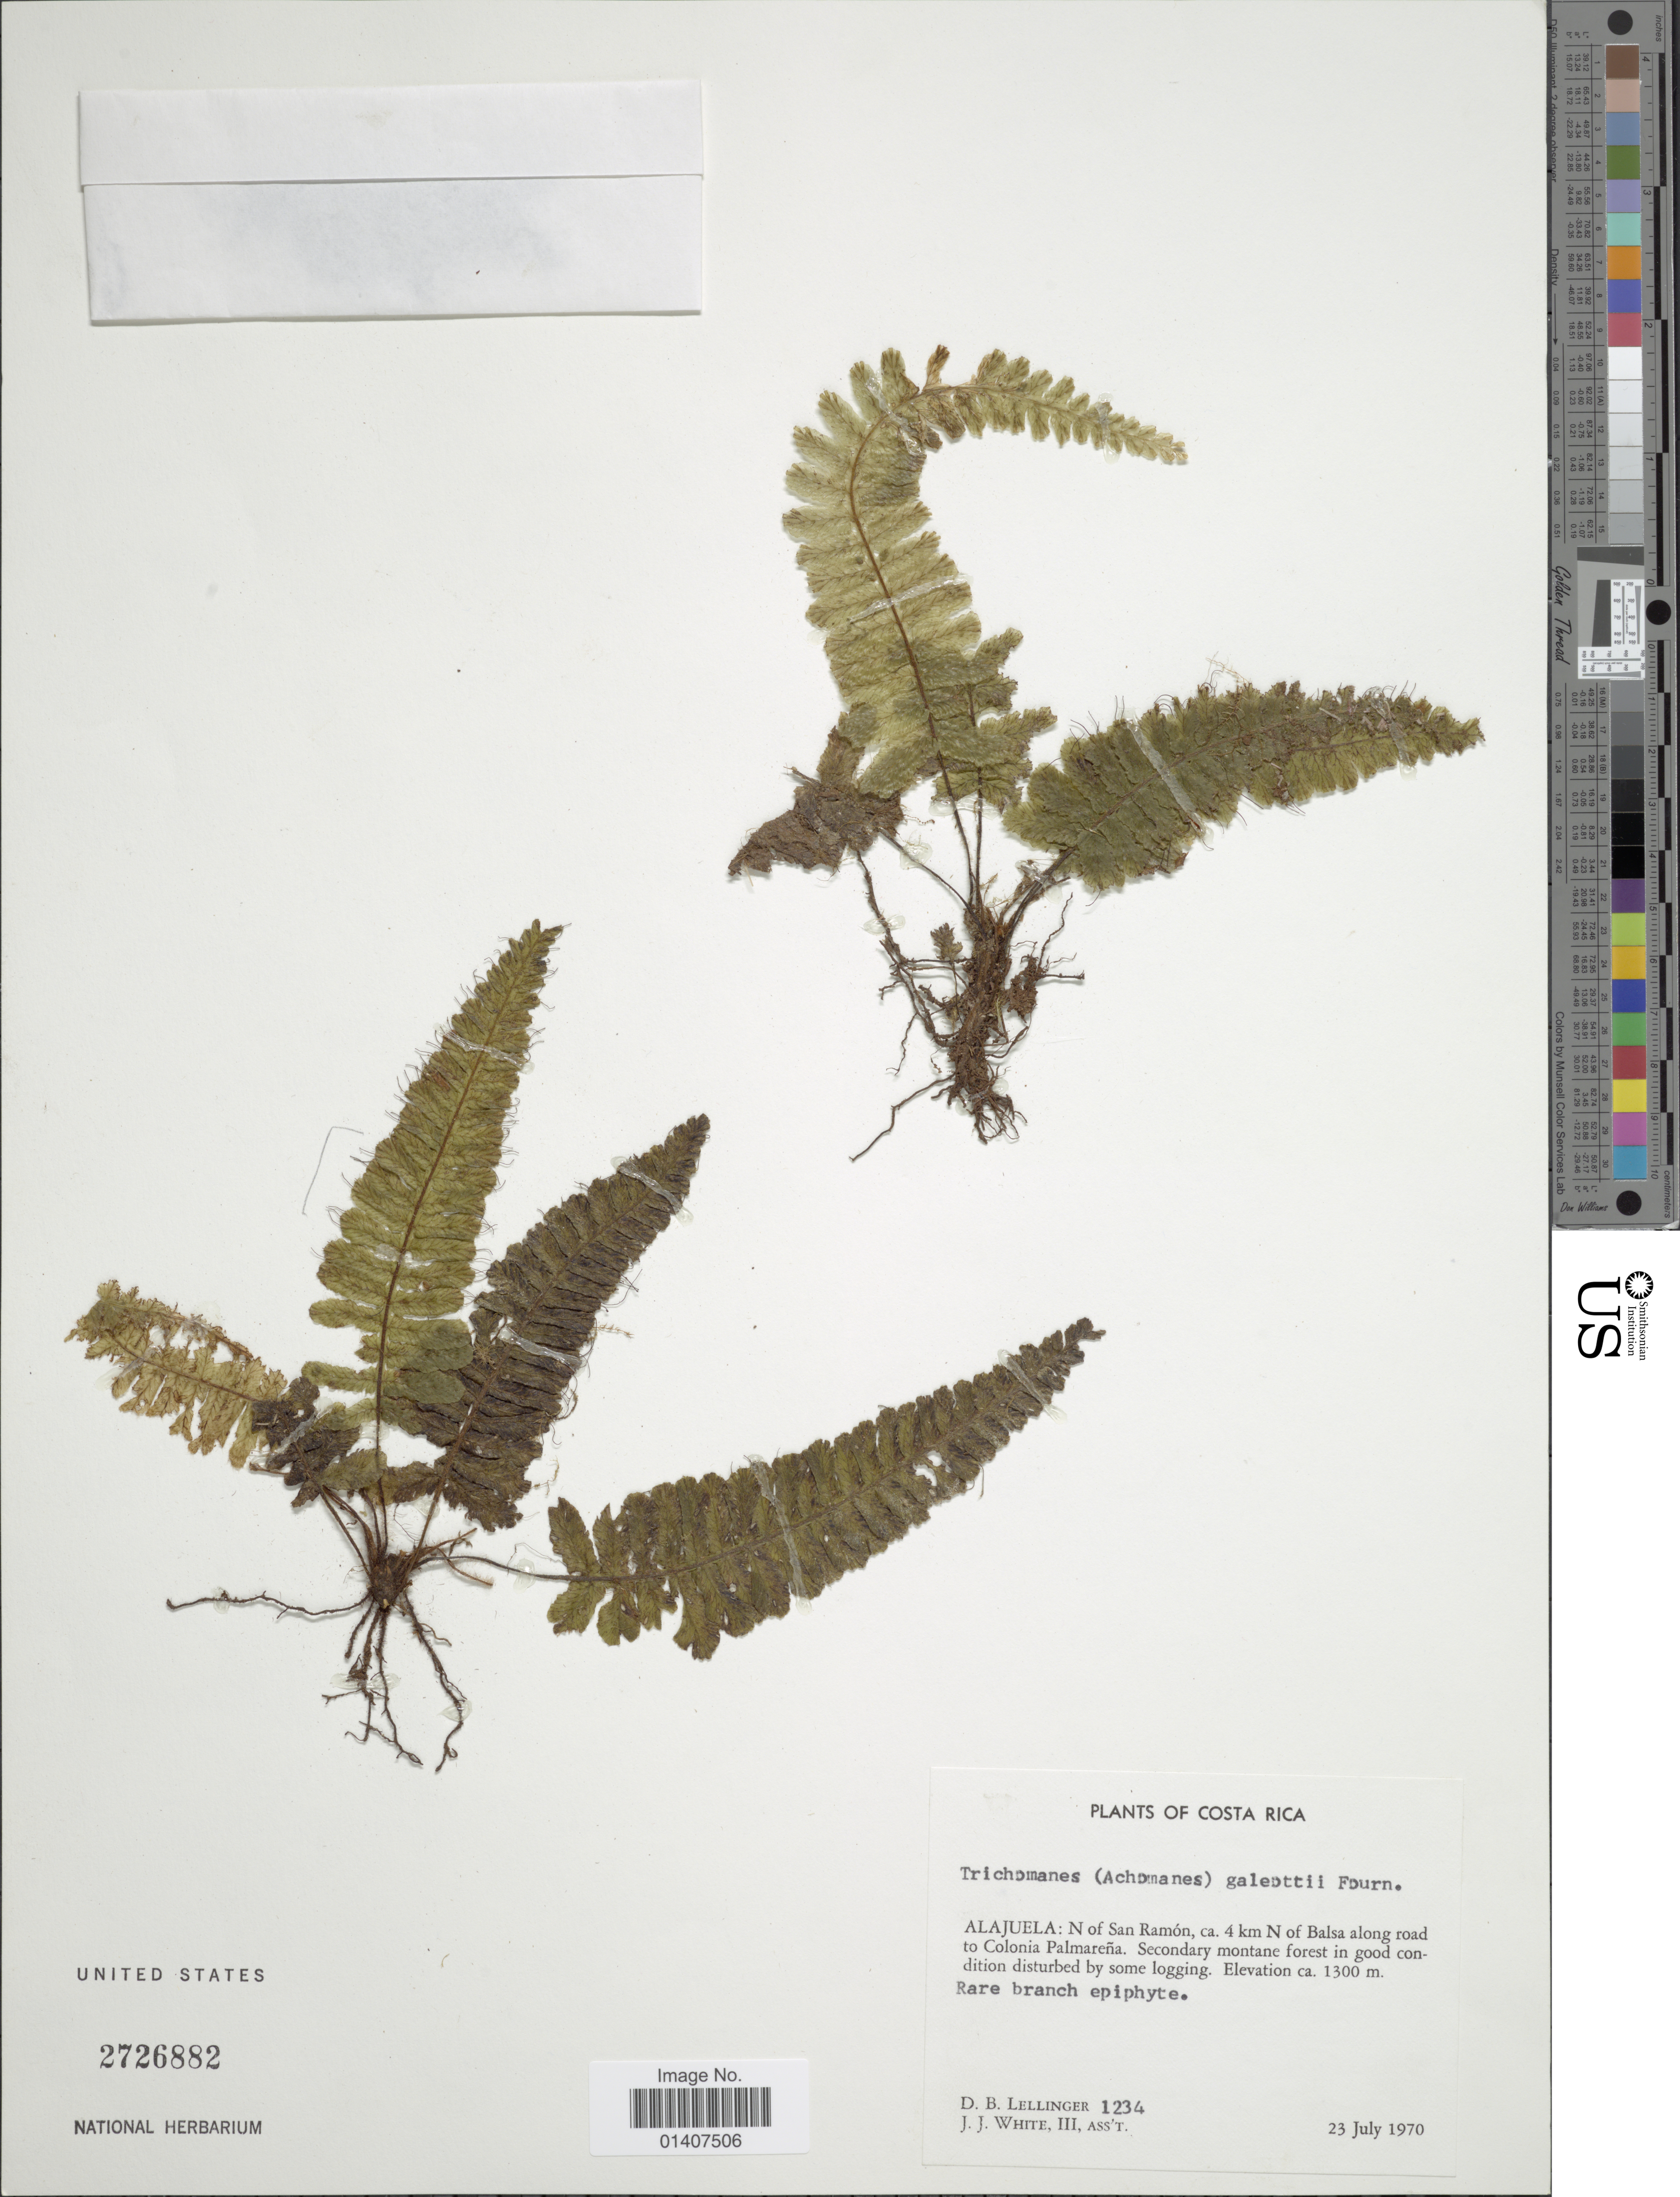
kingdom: Plantae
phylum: Tracheophyta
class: Polypodiopsida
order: Hymenophyllales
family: Hymenophyllaceae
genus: Trichomanes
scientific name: Trichomanes galeottii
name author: E. Fourn.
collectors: D. B. Lellinger & J. J. White III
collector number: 1234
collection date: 1970-07-23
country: Costa Rica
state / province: Alajuela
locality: Alajuela: N of San Ramón, ca. 4km N of Balsa along road to Colonia Palmarena, secondary montane forest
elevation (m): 1300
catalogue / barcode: US 2726882